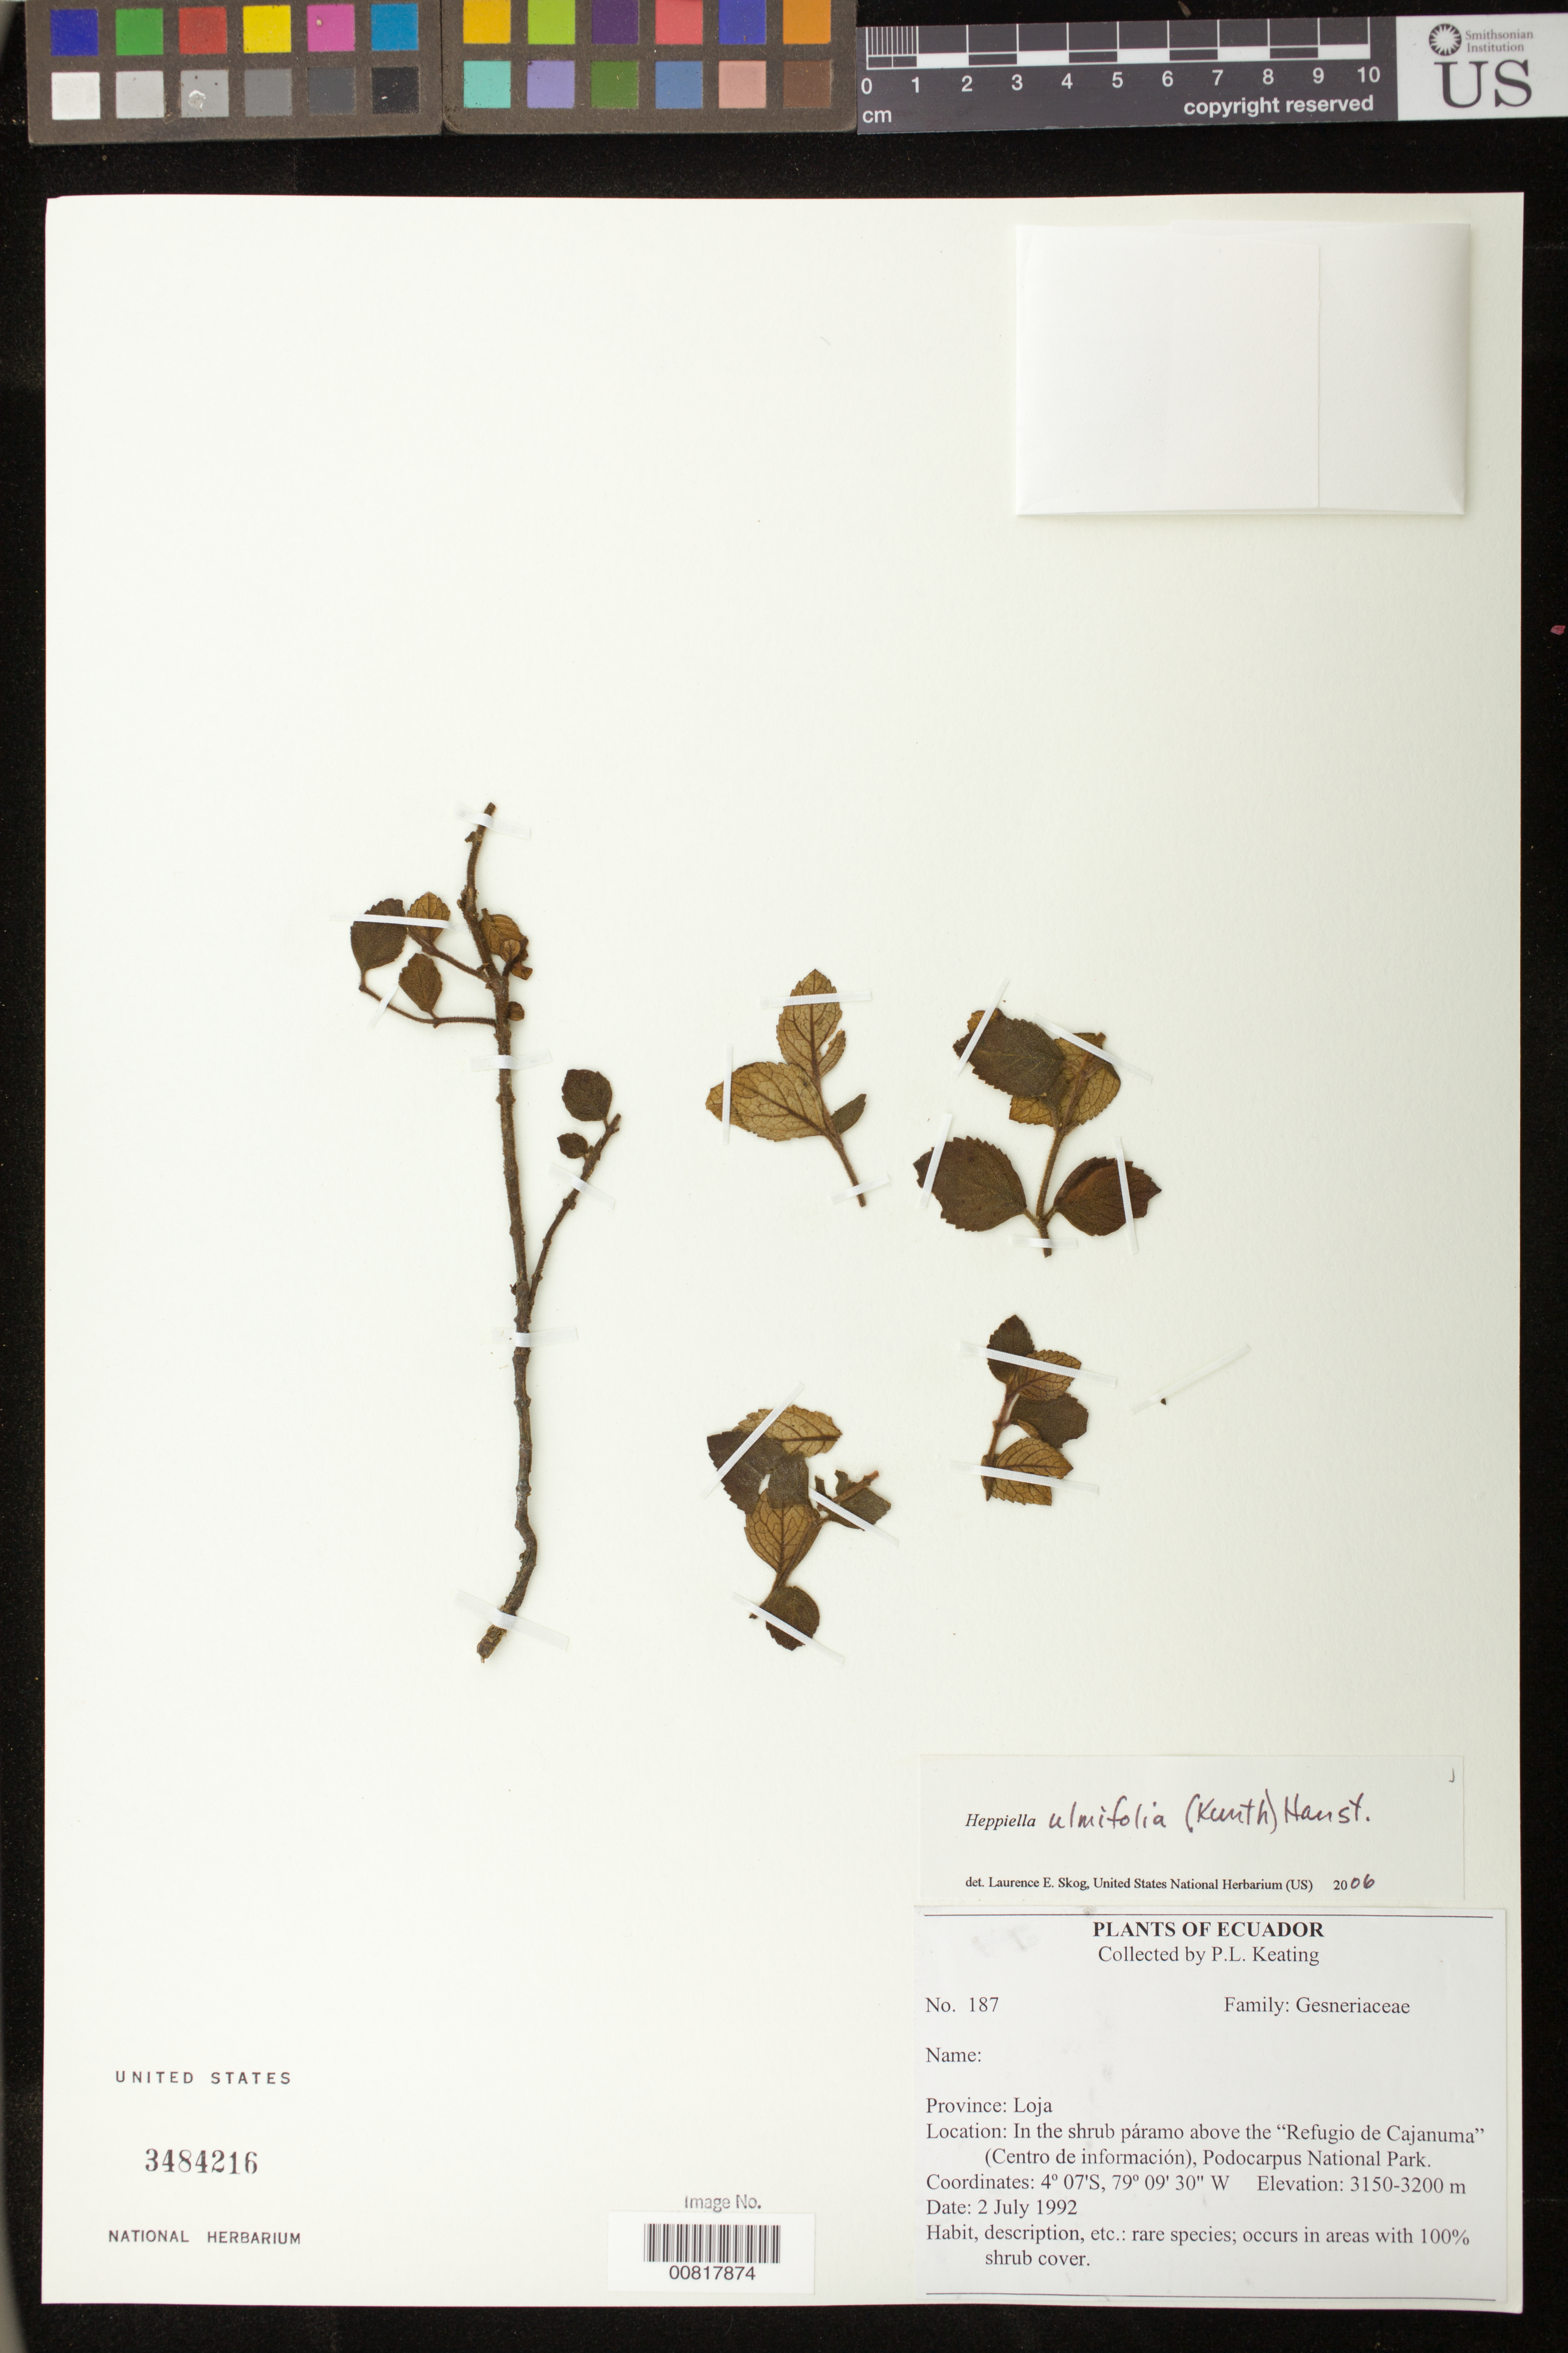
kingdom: Plantae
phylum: Tracheophyta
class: Magnoliopsida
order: Lamiales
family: Gesneriaceae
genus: Heppiella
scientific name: Heppiella ulmifolia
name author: (Kunth) Hanst.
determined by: Skog, Laurence E.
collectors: P. Keating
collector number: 187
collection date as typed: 02 Jul 1992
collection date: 1992-07-02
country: Ecuador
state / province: Loja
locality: In the shrub páramo above the "Refugio de Cajanuma" (Centro de información), Podocarpus National Park.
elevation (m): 3150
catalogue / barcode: US 3484216